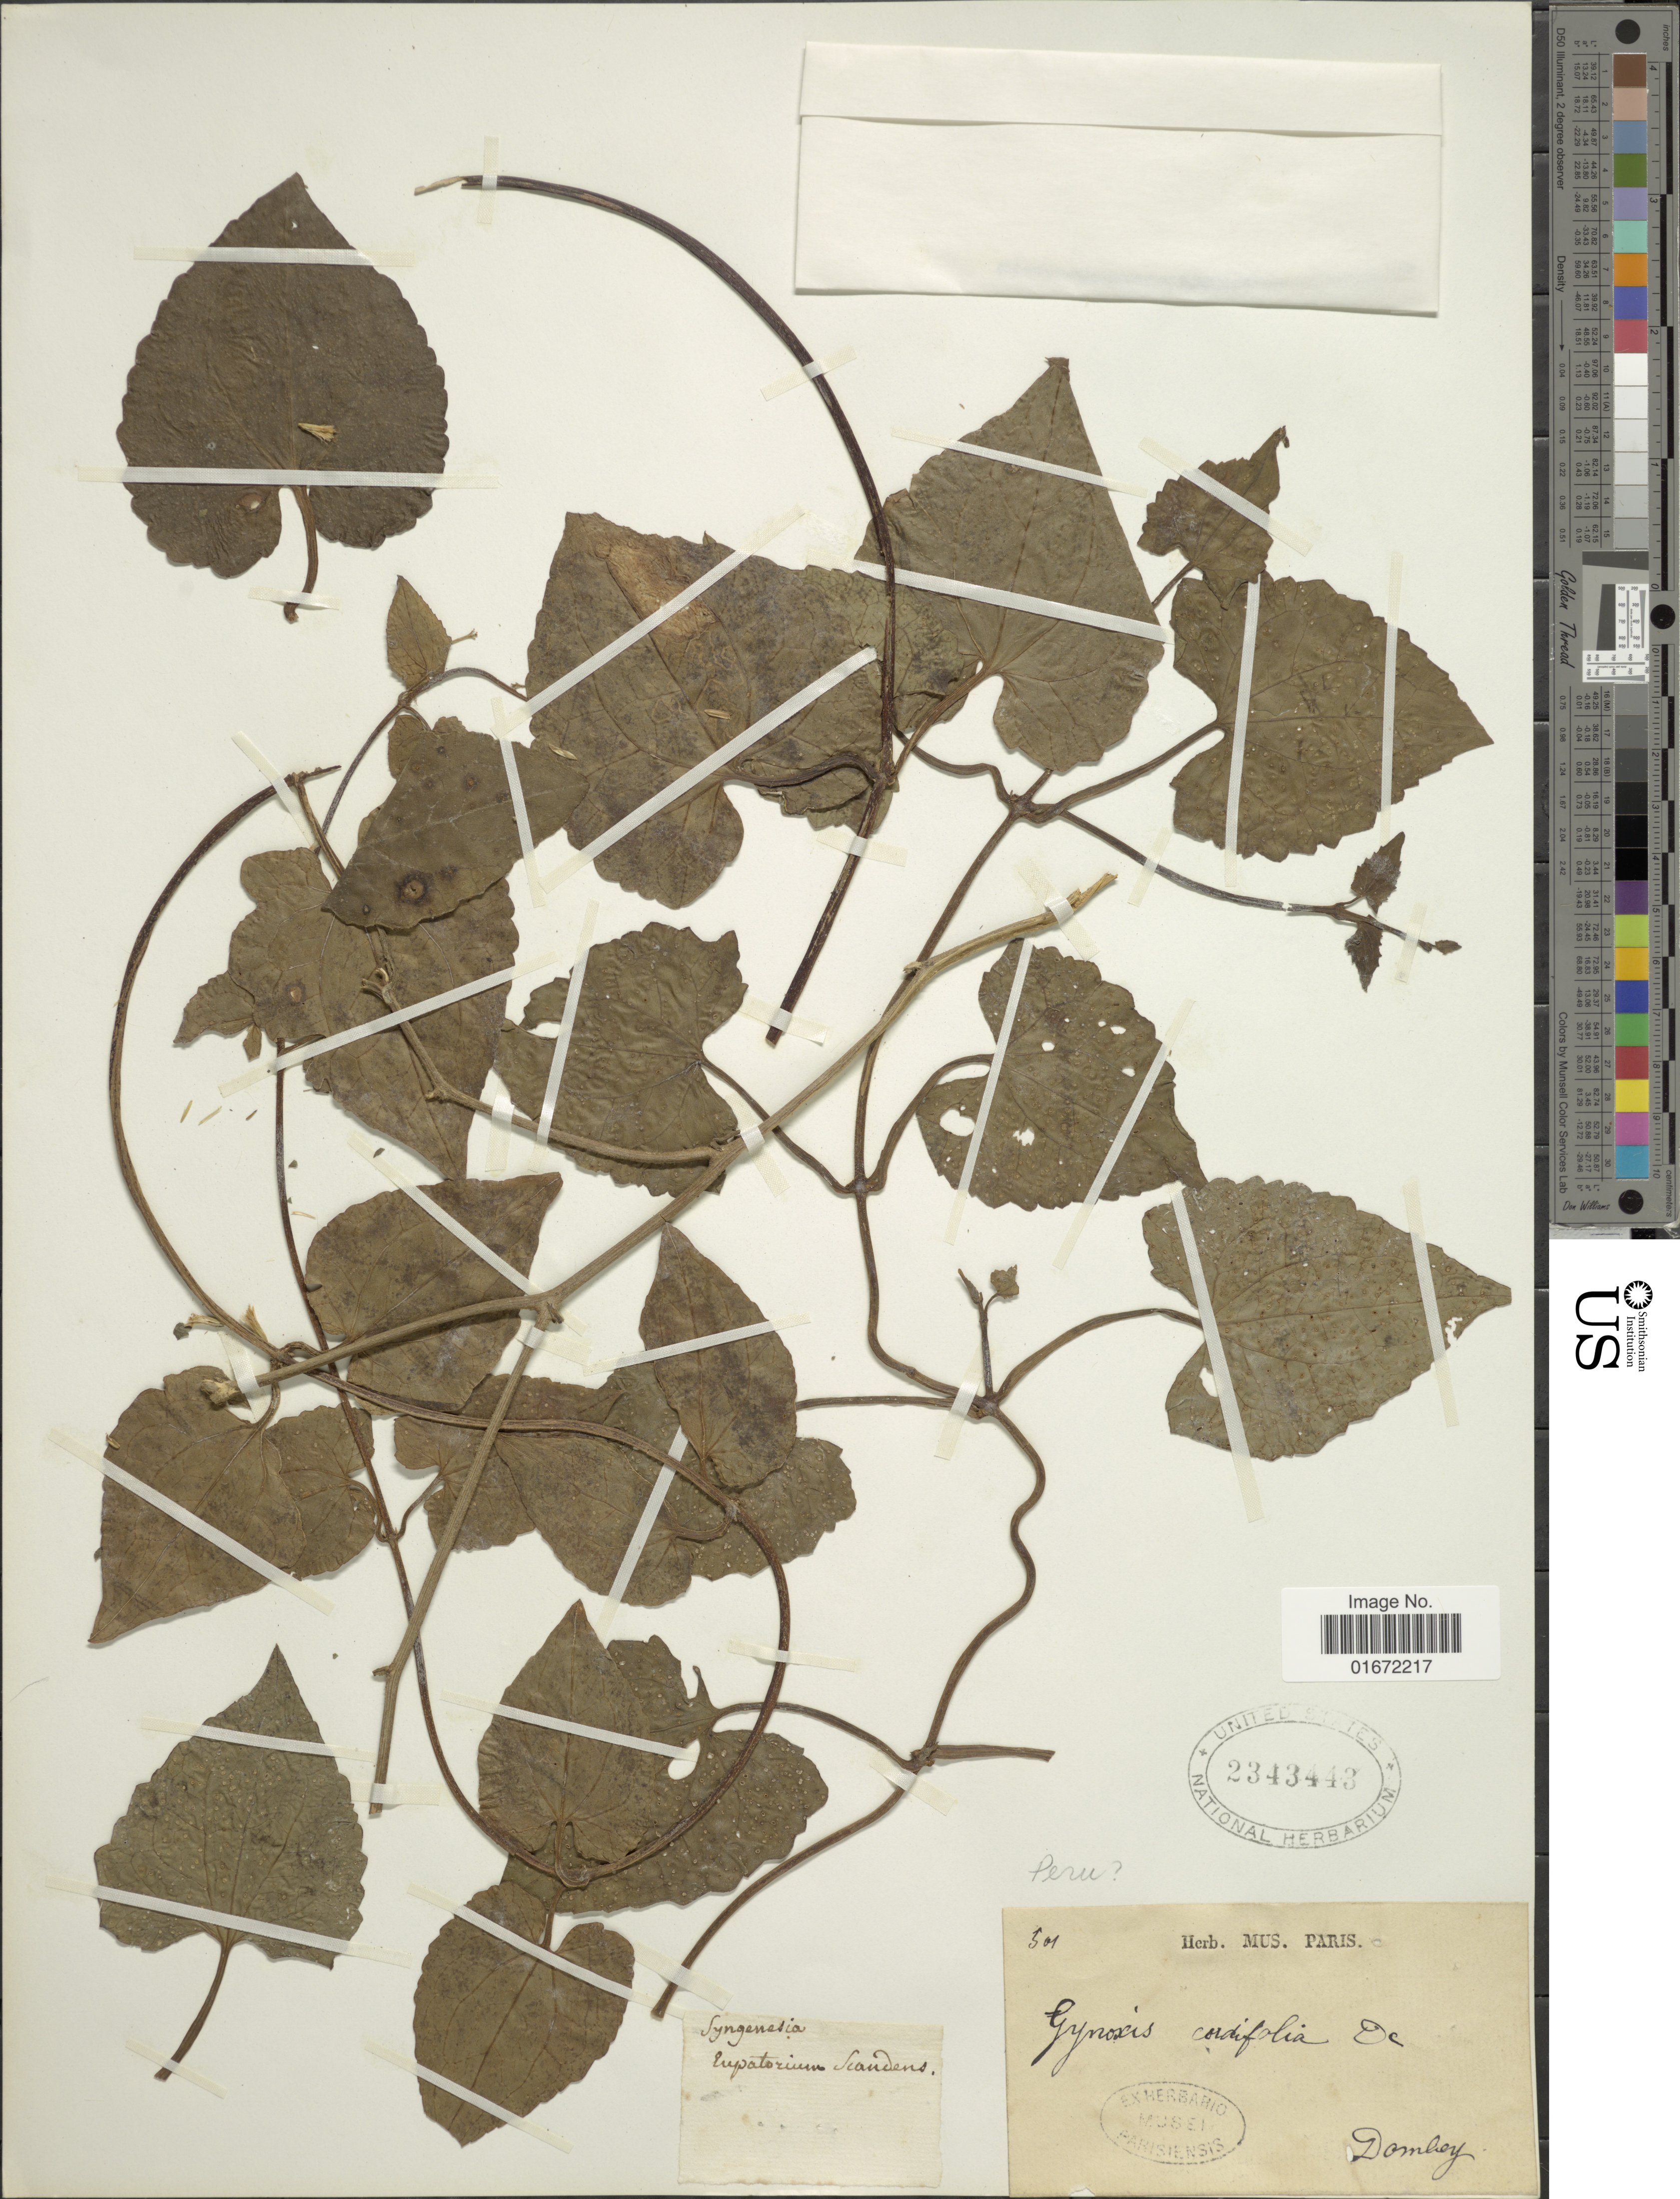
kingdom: Plantae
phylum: Tracheophyta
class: Magnoliopsida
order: Asterales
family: Asteraceae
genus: Mikania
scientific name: Mikania cordifolia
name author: Kunth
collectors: Dombey, --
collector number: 501*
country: Peru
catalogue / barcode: US 2343443